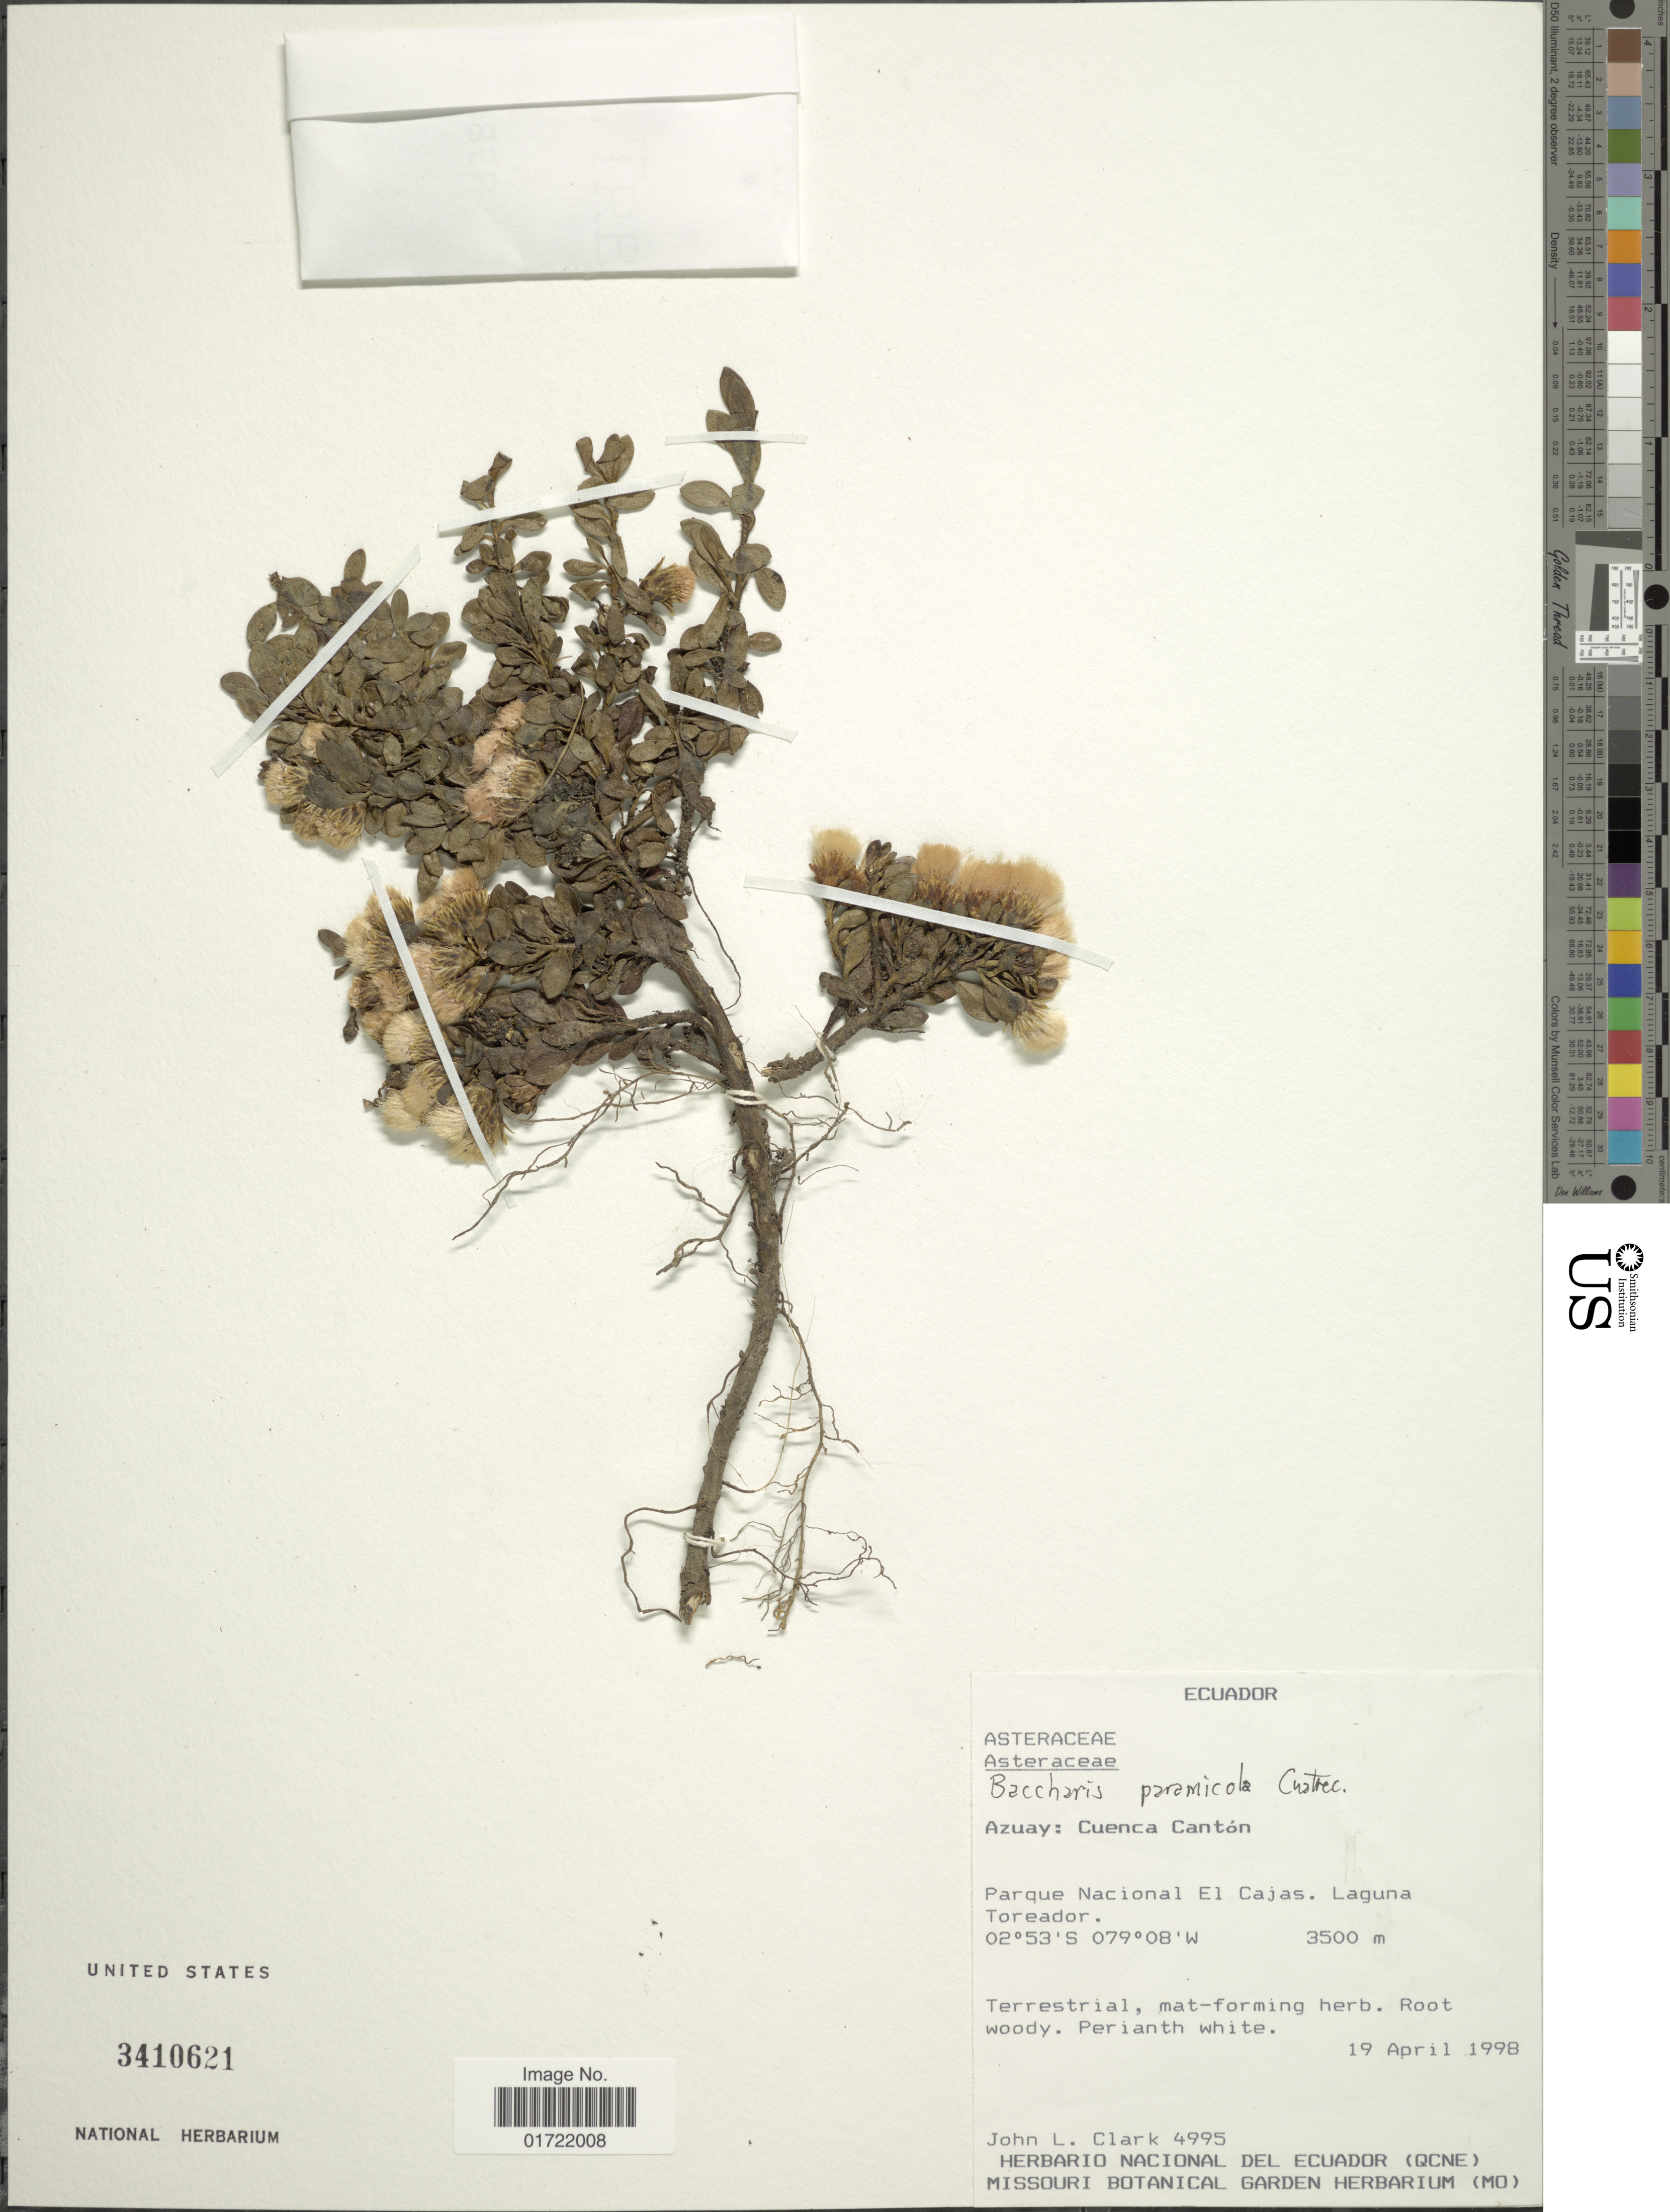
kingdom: Plantae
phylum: Tracheophyta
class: Magnoliopsida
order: Asterales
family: Asteraceae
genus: Baccharis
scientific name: Baccharis caespitosa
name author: (Ruiz & Pav.) Pers.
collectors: J. L. Clark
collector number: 4995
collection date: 1998-04-19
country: Ecuador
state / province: Azuay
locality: Cuenca Canton. Parque Nacional El Cajas. Laguna Toreador.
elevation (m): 3500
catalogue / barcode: US 3410621